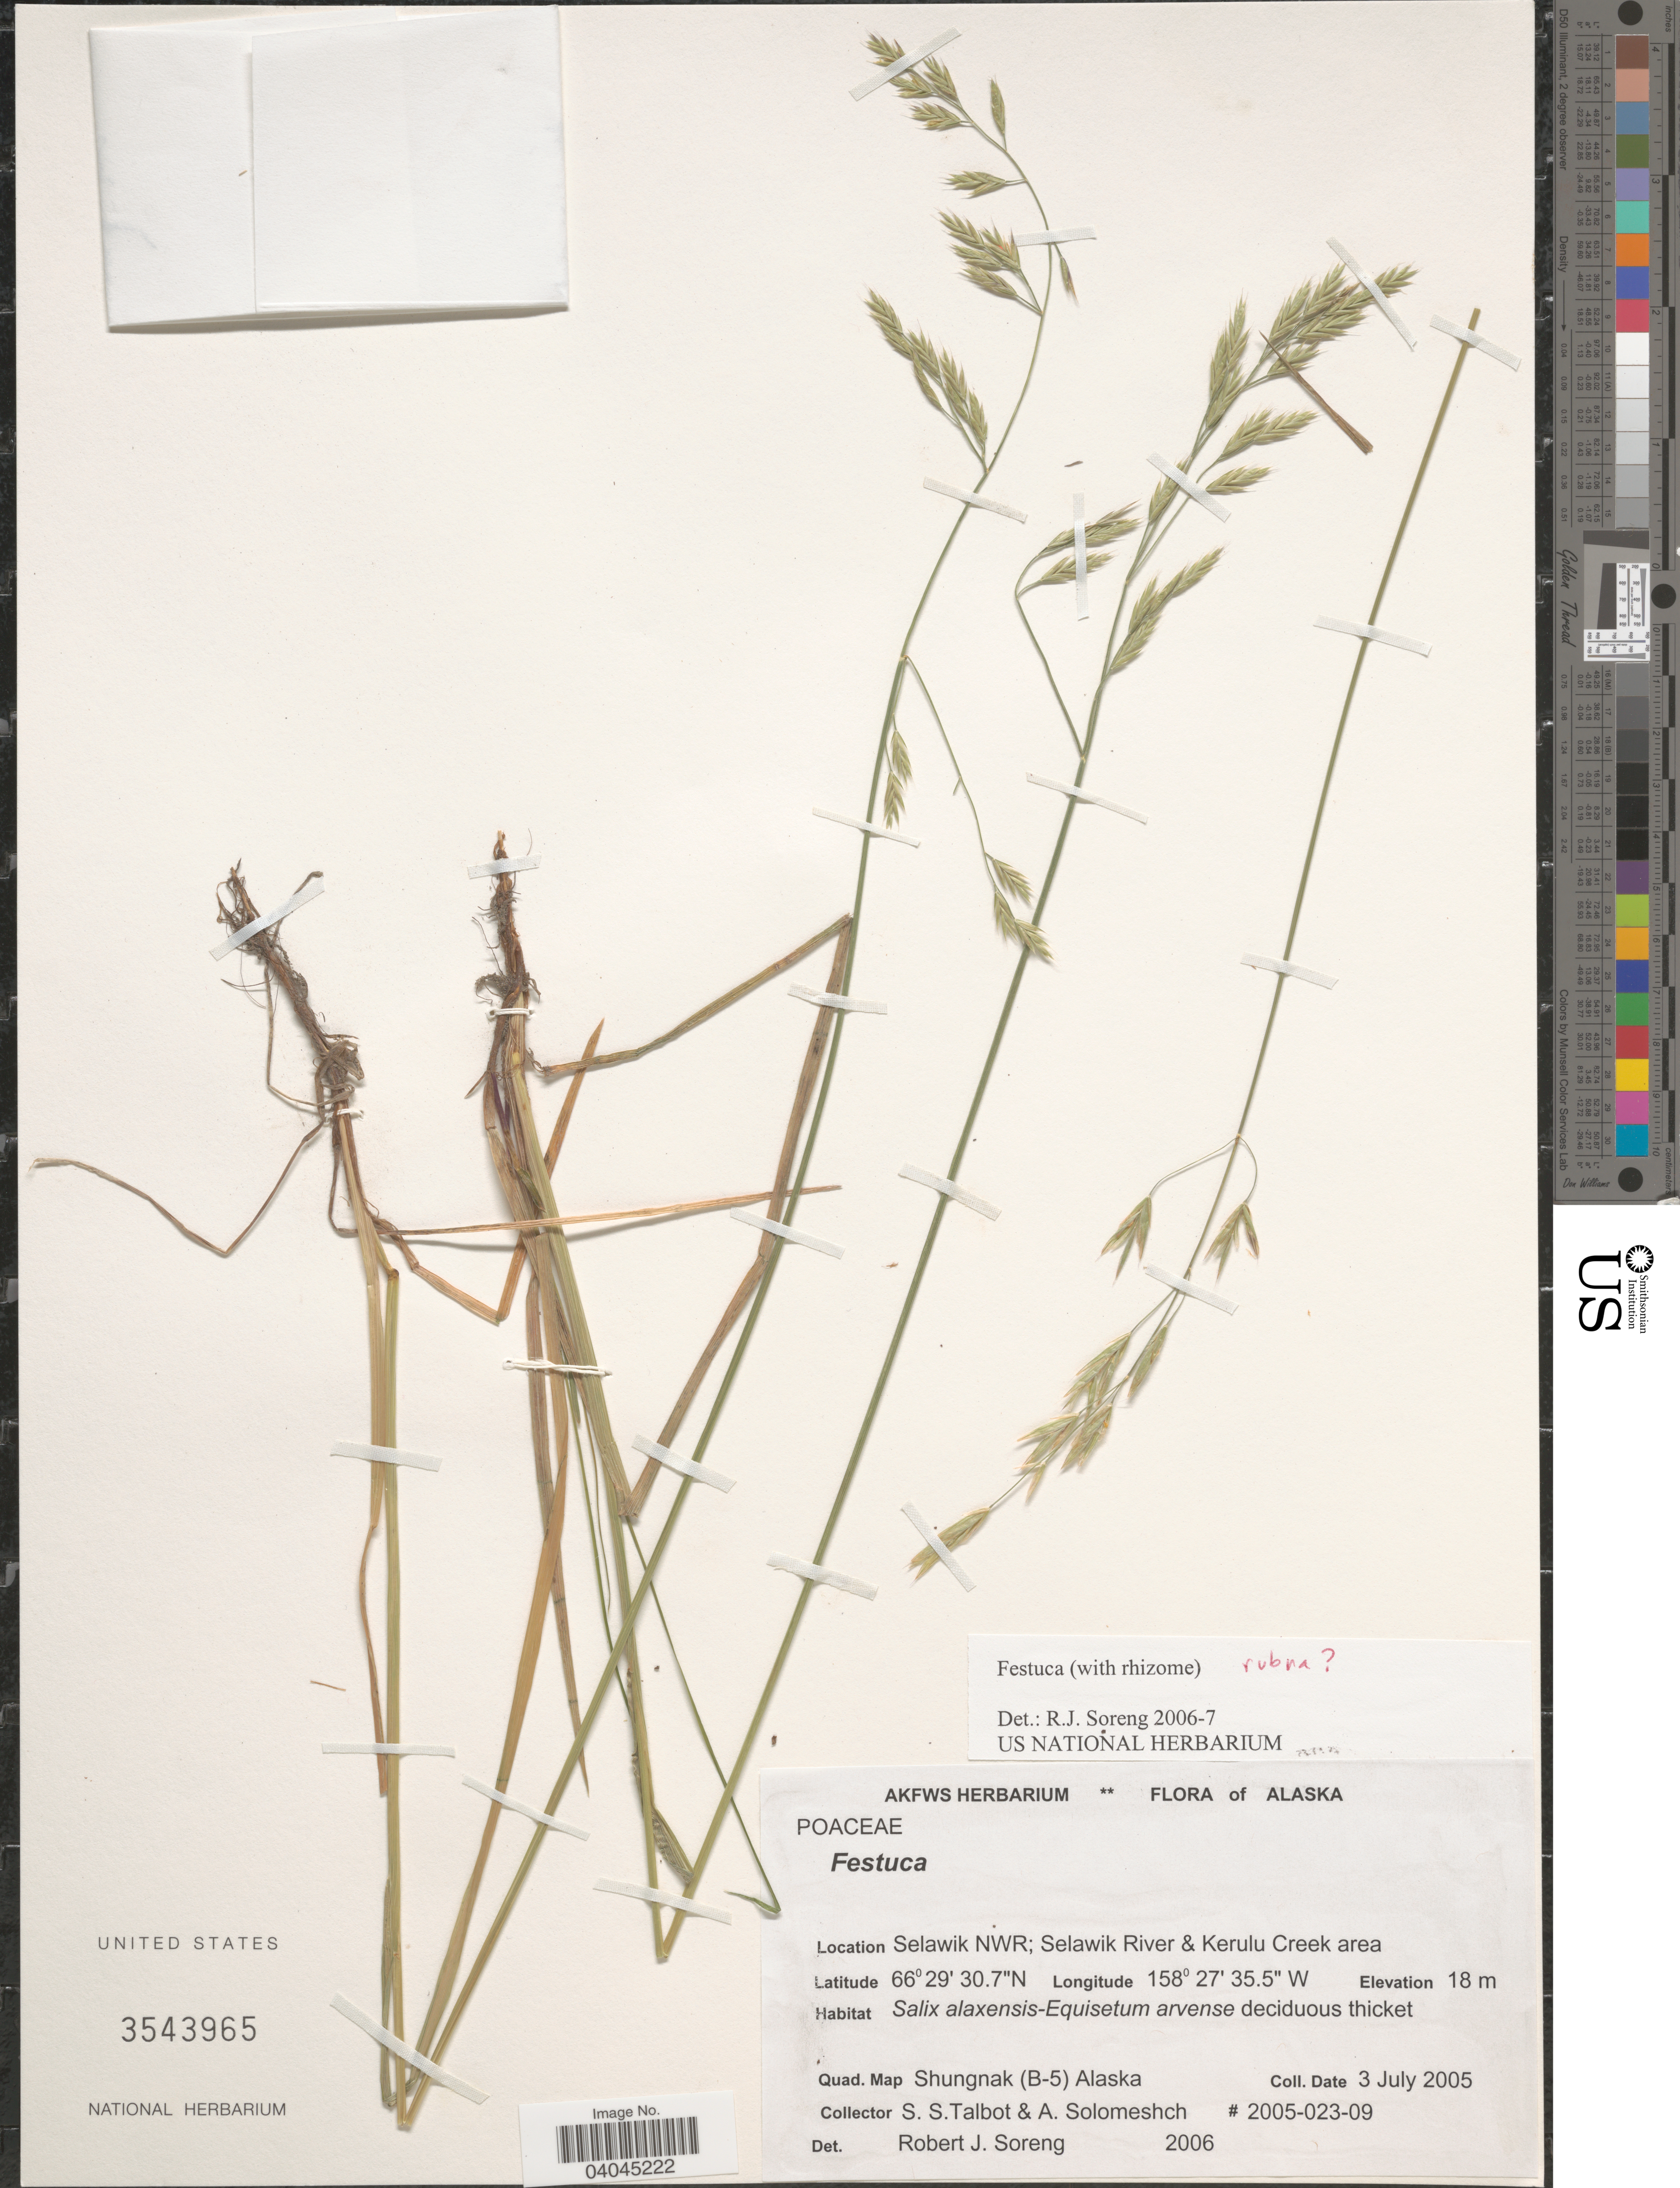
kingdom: Plantae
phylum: Tracheophyta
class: Liliopsida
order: Poales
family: Poaceae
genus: Festuca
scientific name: Festuca rubra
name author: L.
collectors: S. S. Talbot & A. Solomeshch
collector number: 2005-023-09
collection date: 2005-07-03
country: United States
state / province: Alaska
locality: Selawik NWR; Selawik River & Kerulu Creek area. Quad. Map Shungnak (B-5).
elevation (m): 18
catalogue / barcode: US 3543965